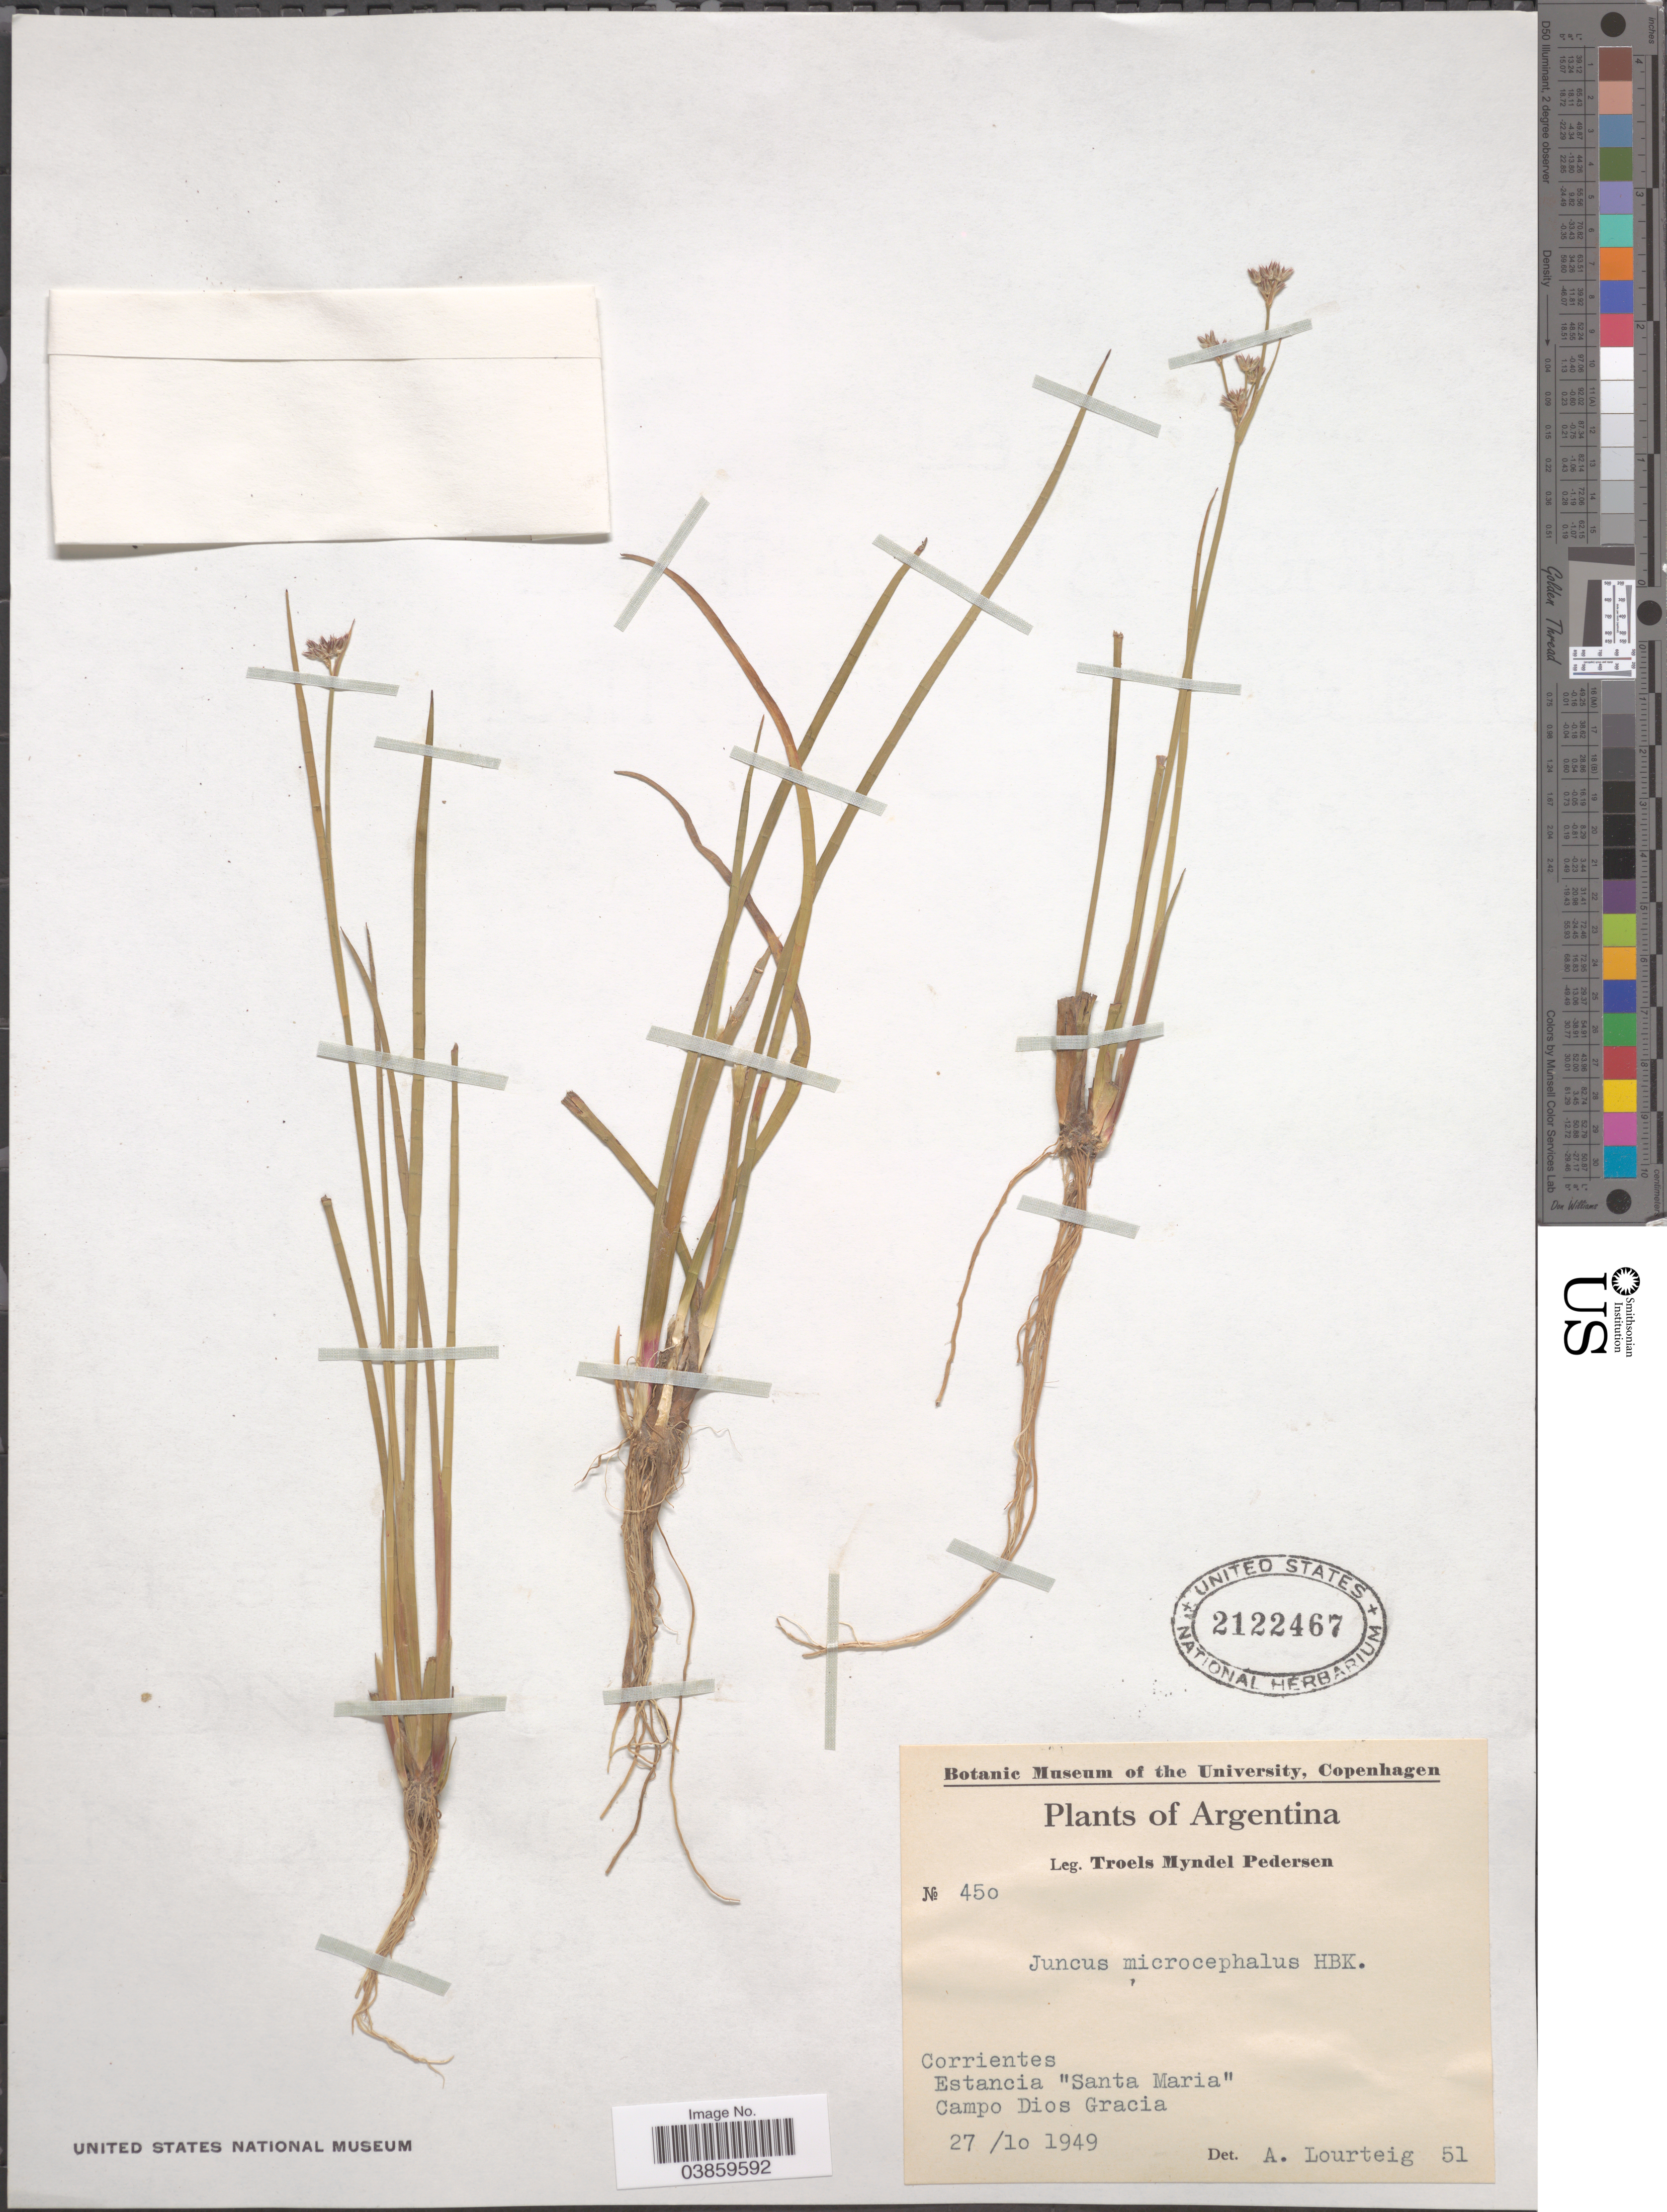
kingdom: Plantae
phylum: Tracheophyta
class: Liliopsida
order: Poales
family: Juncaceae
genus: Juncus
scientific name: Juncus microcephalus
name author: Kunth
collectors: T. Pederson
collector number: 450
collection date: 1949-10-27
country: Argentina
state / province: Corrientes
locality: Estancia "Santa Maria". Campo Dios Gracia.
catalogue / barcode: US 2122467